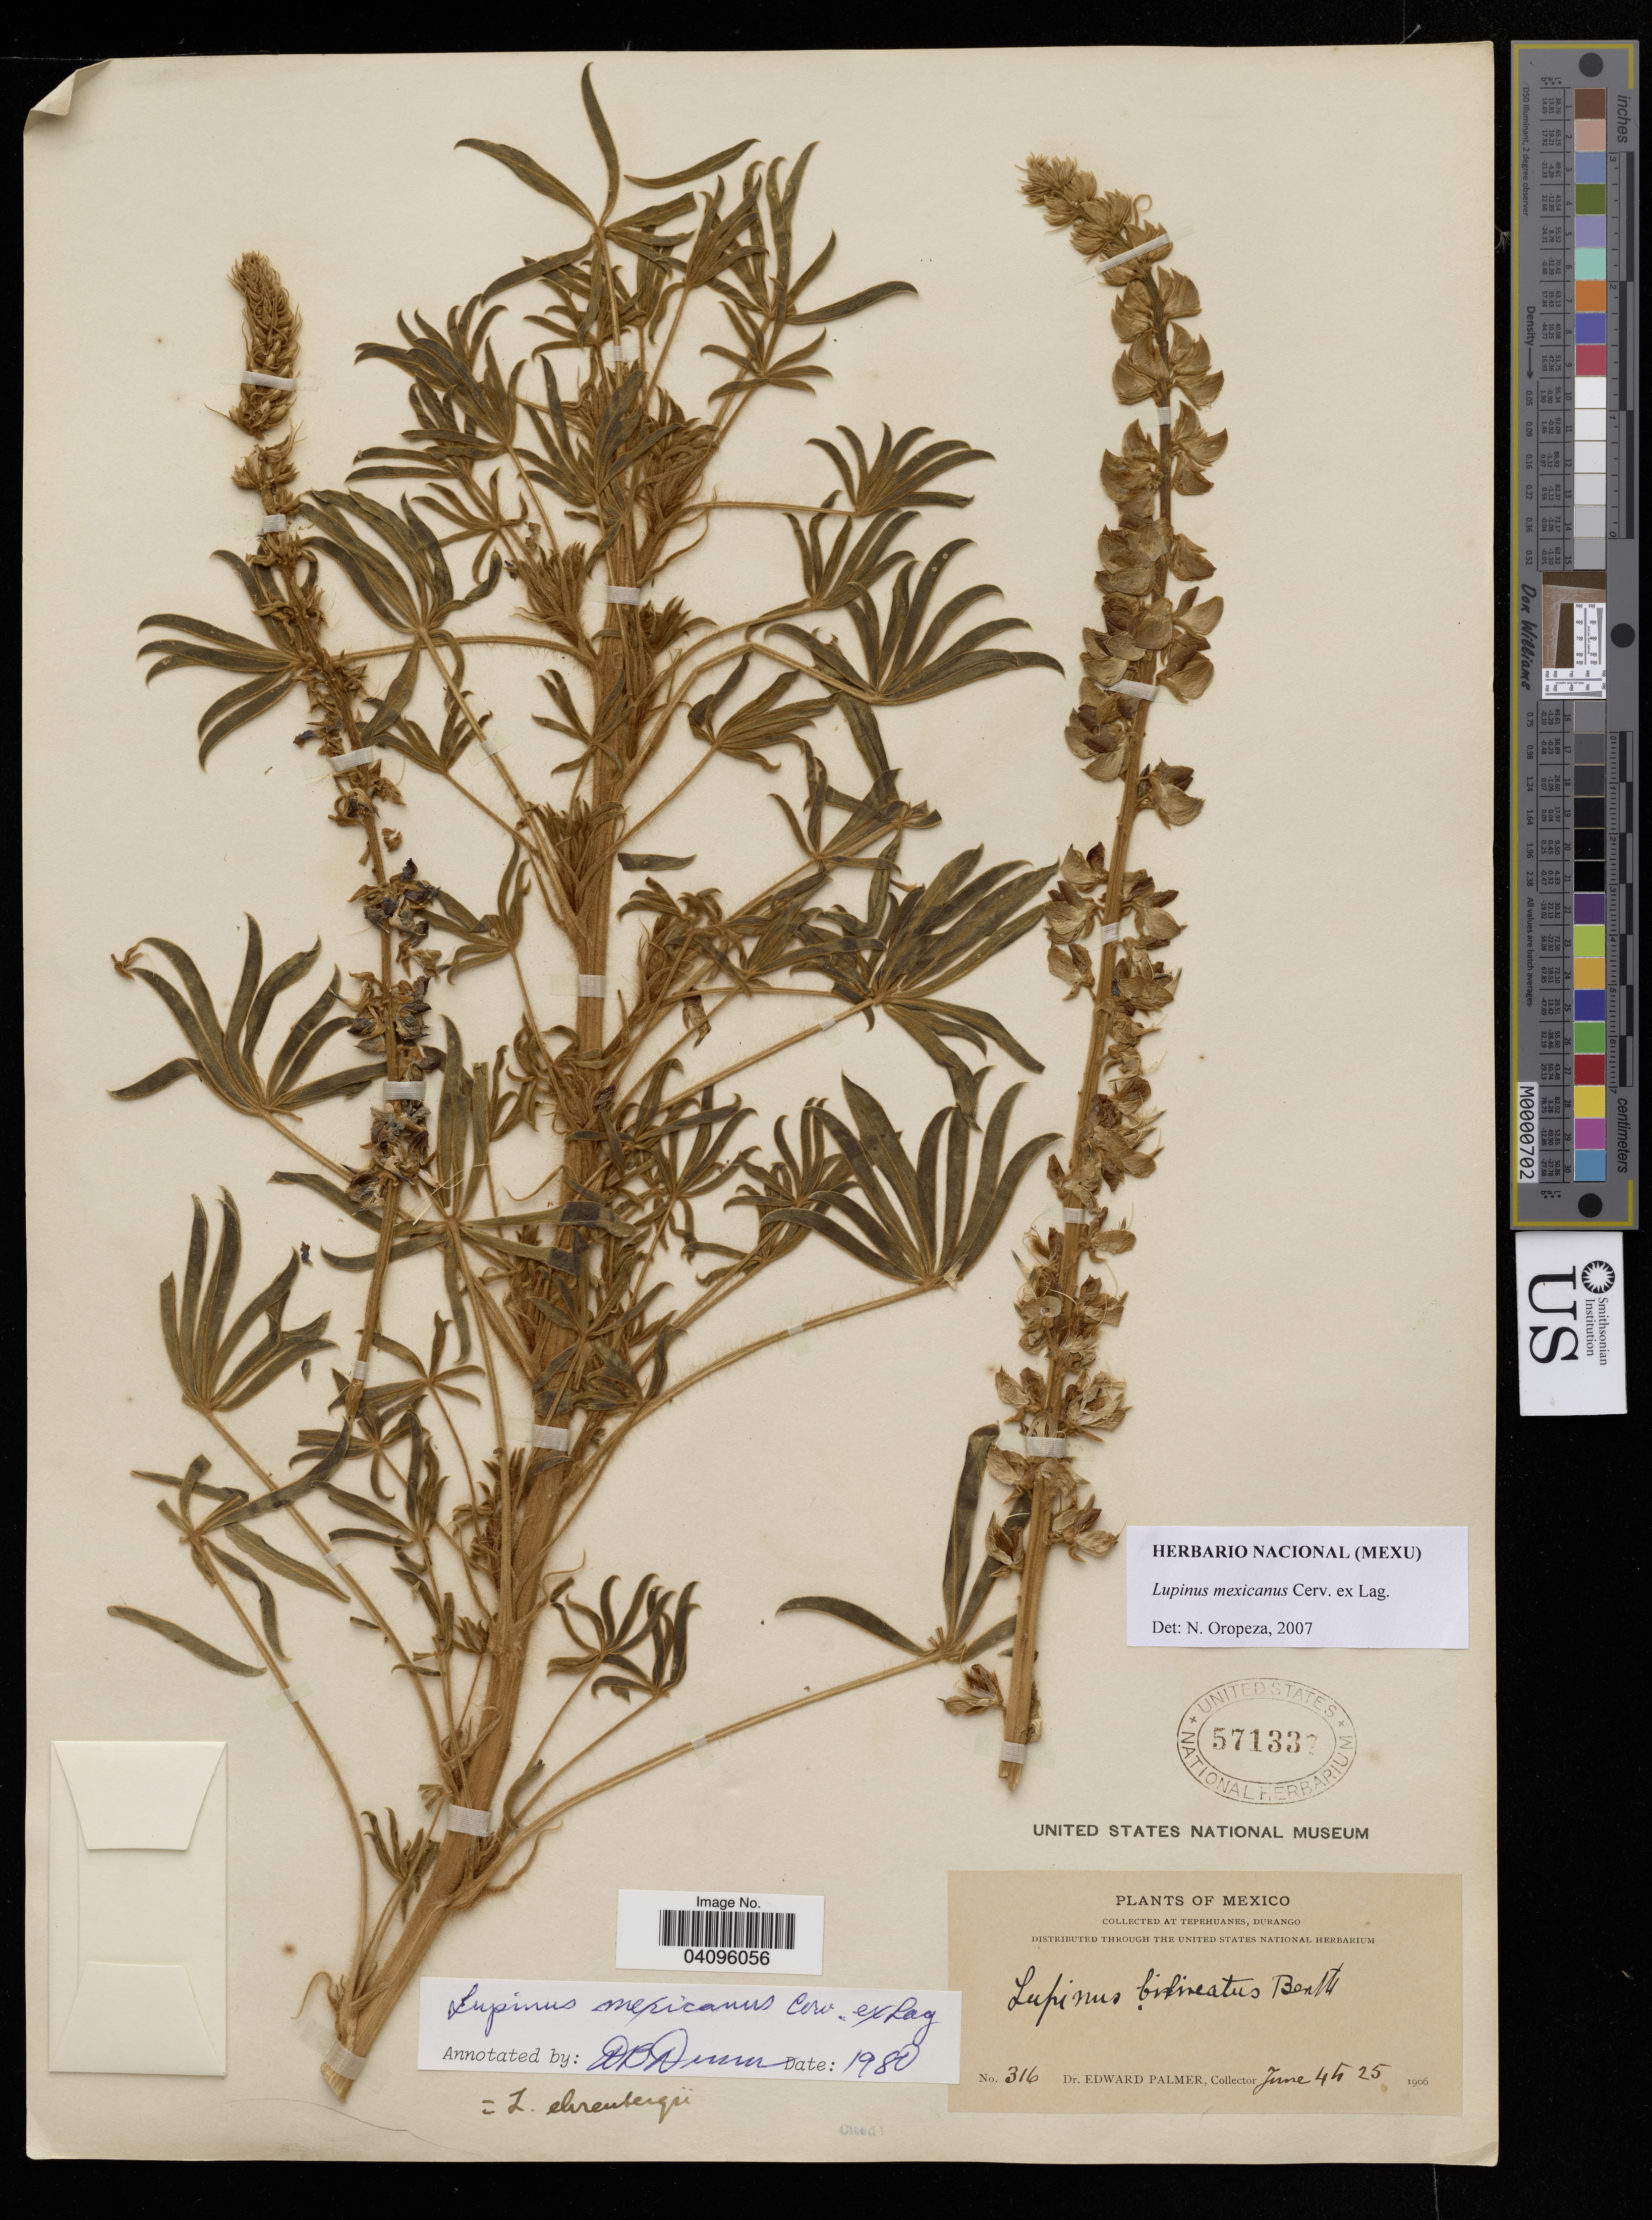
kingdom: Plantae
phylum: Tracheophyta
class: Magnoliopsida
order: Fabales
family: Fabaceae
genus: Lupinus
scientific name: Lupinus mexicanus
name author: Cerv. ex Lag.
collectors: E. Palmer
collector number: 316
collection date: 1906-06-04/1906-06-25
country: Mexico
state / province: Durango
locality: Tepehuanes.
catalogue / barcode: US 571337